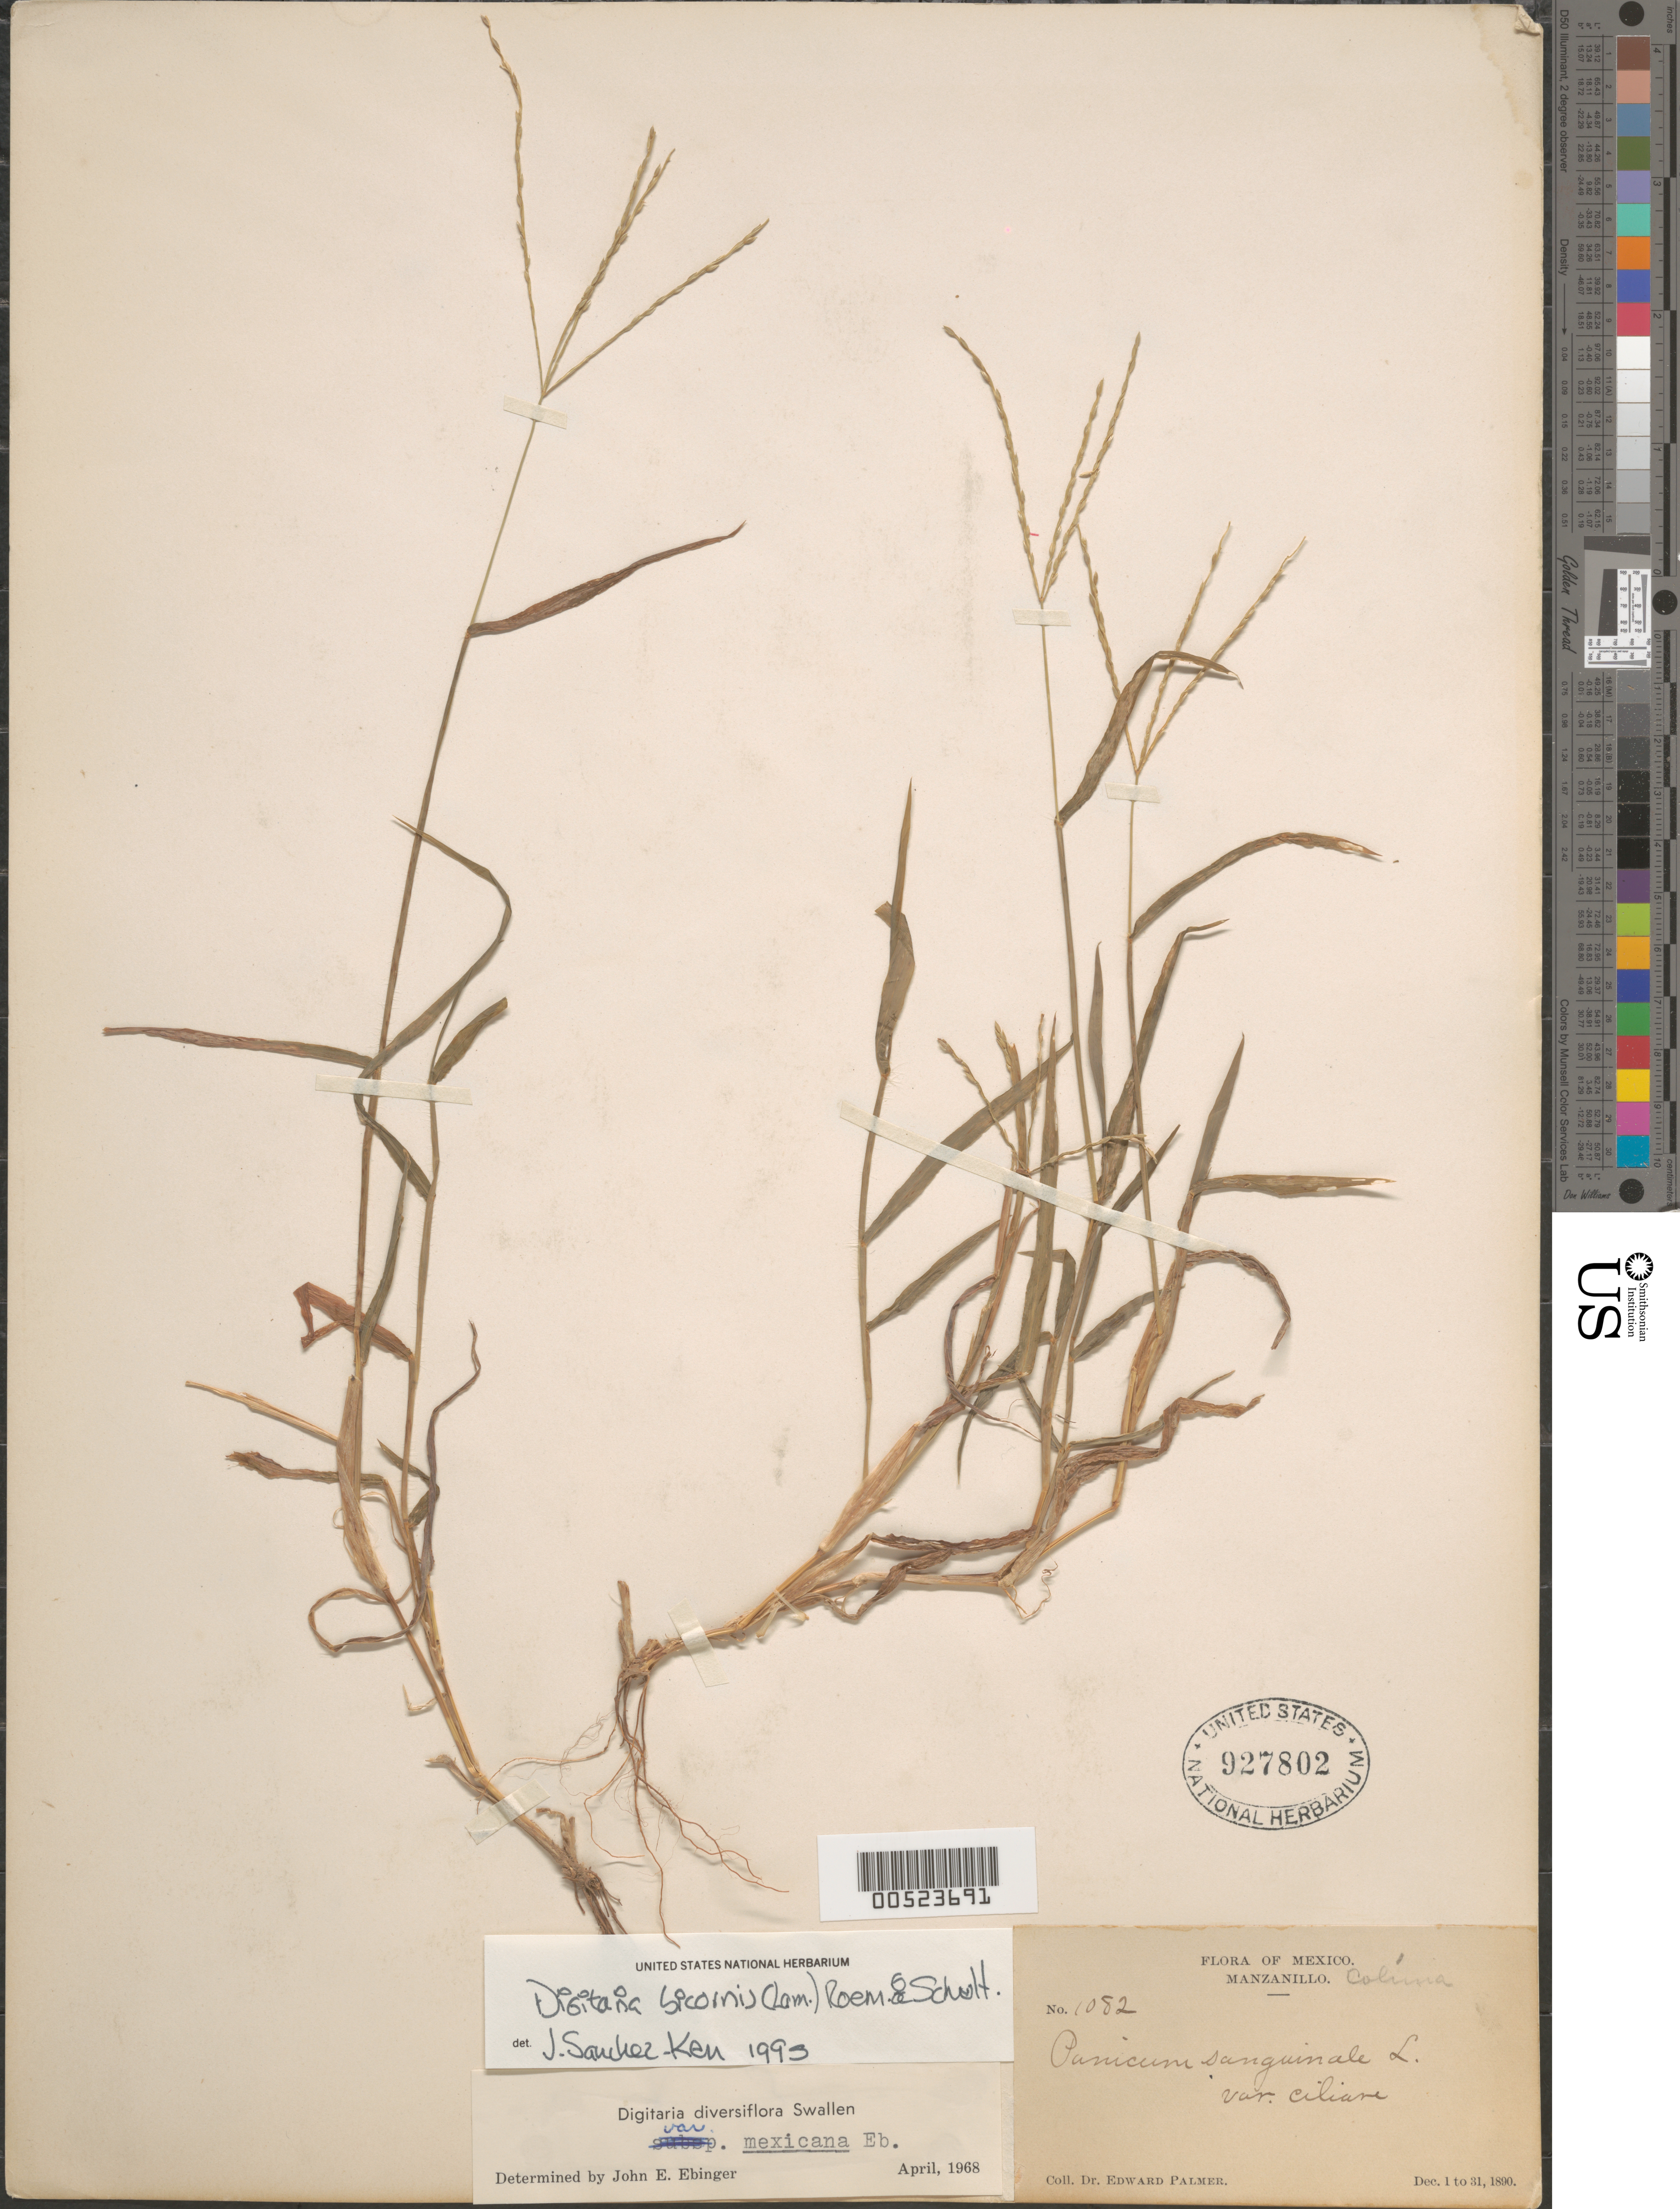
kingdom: Plantae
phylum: Tracheophyta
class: Liliopsida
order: Poales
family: Poaceae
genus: Digitaria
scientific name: Digitaria bicornis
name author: (Lam.) Roem. & Schult.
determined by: Sánchez-Ken, J. G.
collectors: E. Palmer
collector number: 1082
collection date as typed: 1 Dec 1890 to 31 Dec 1890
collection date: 1890-12-01/1890-12-31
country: Mexico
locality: Manzanillo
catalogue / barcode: US 927802